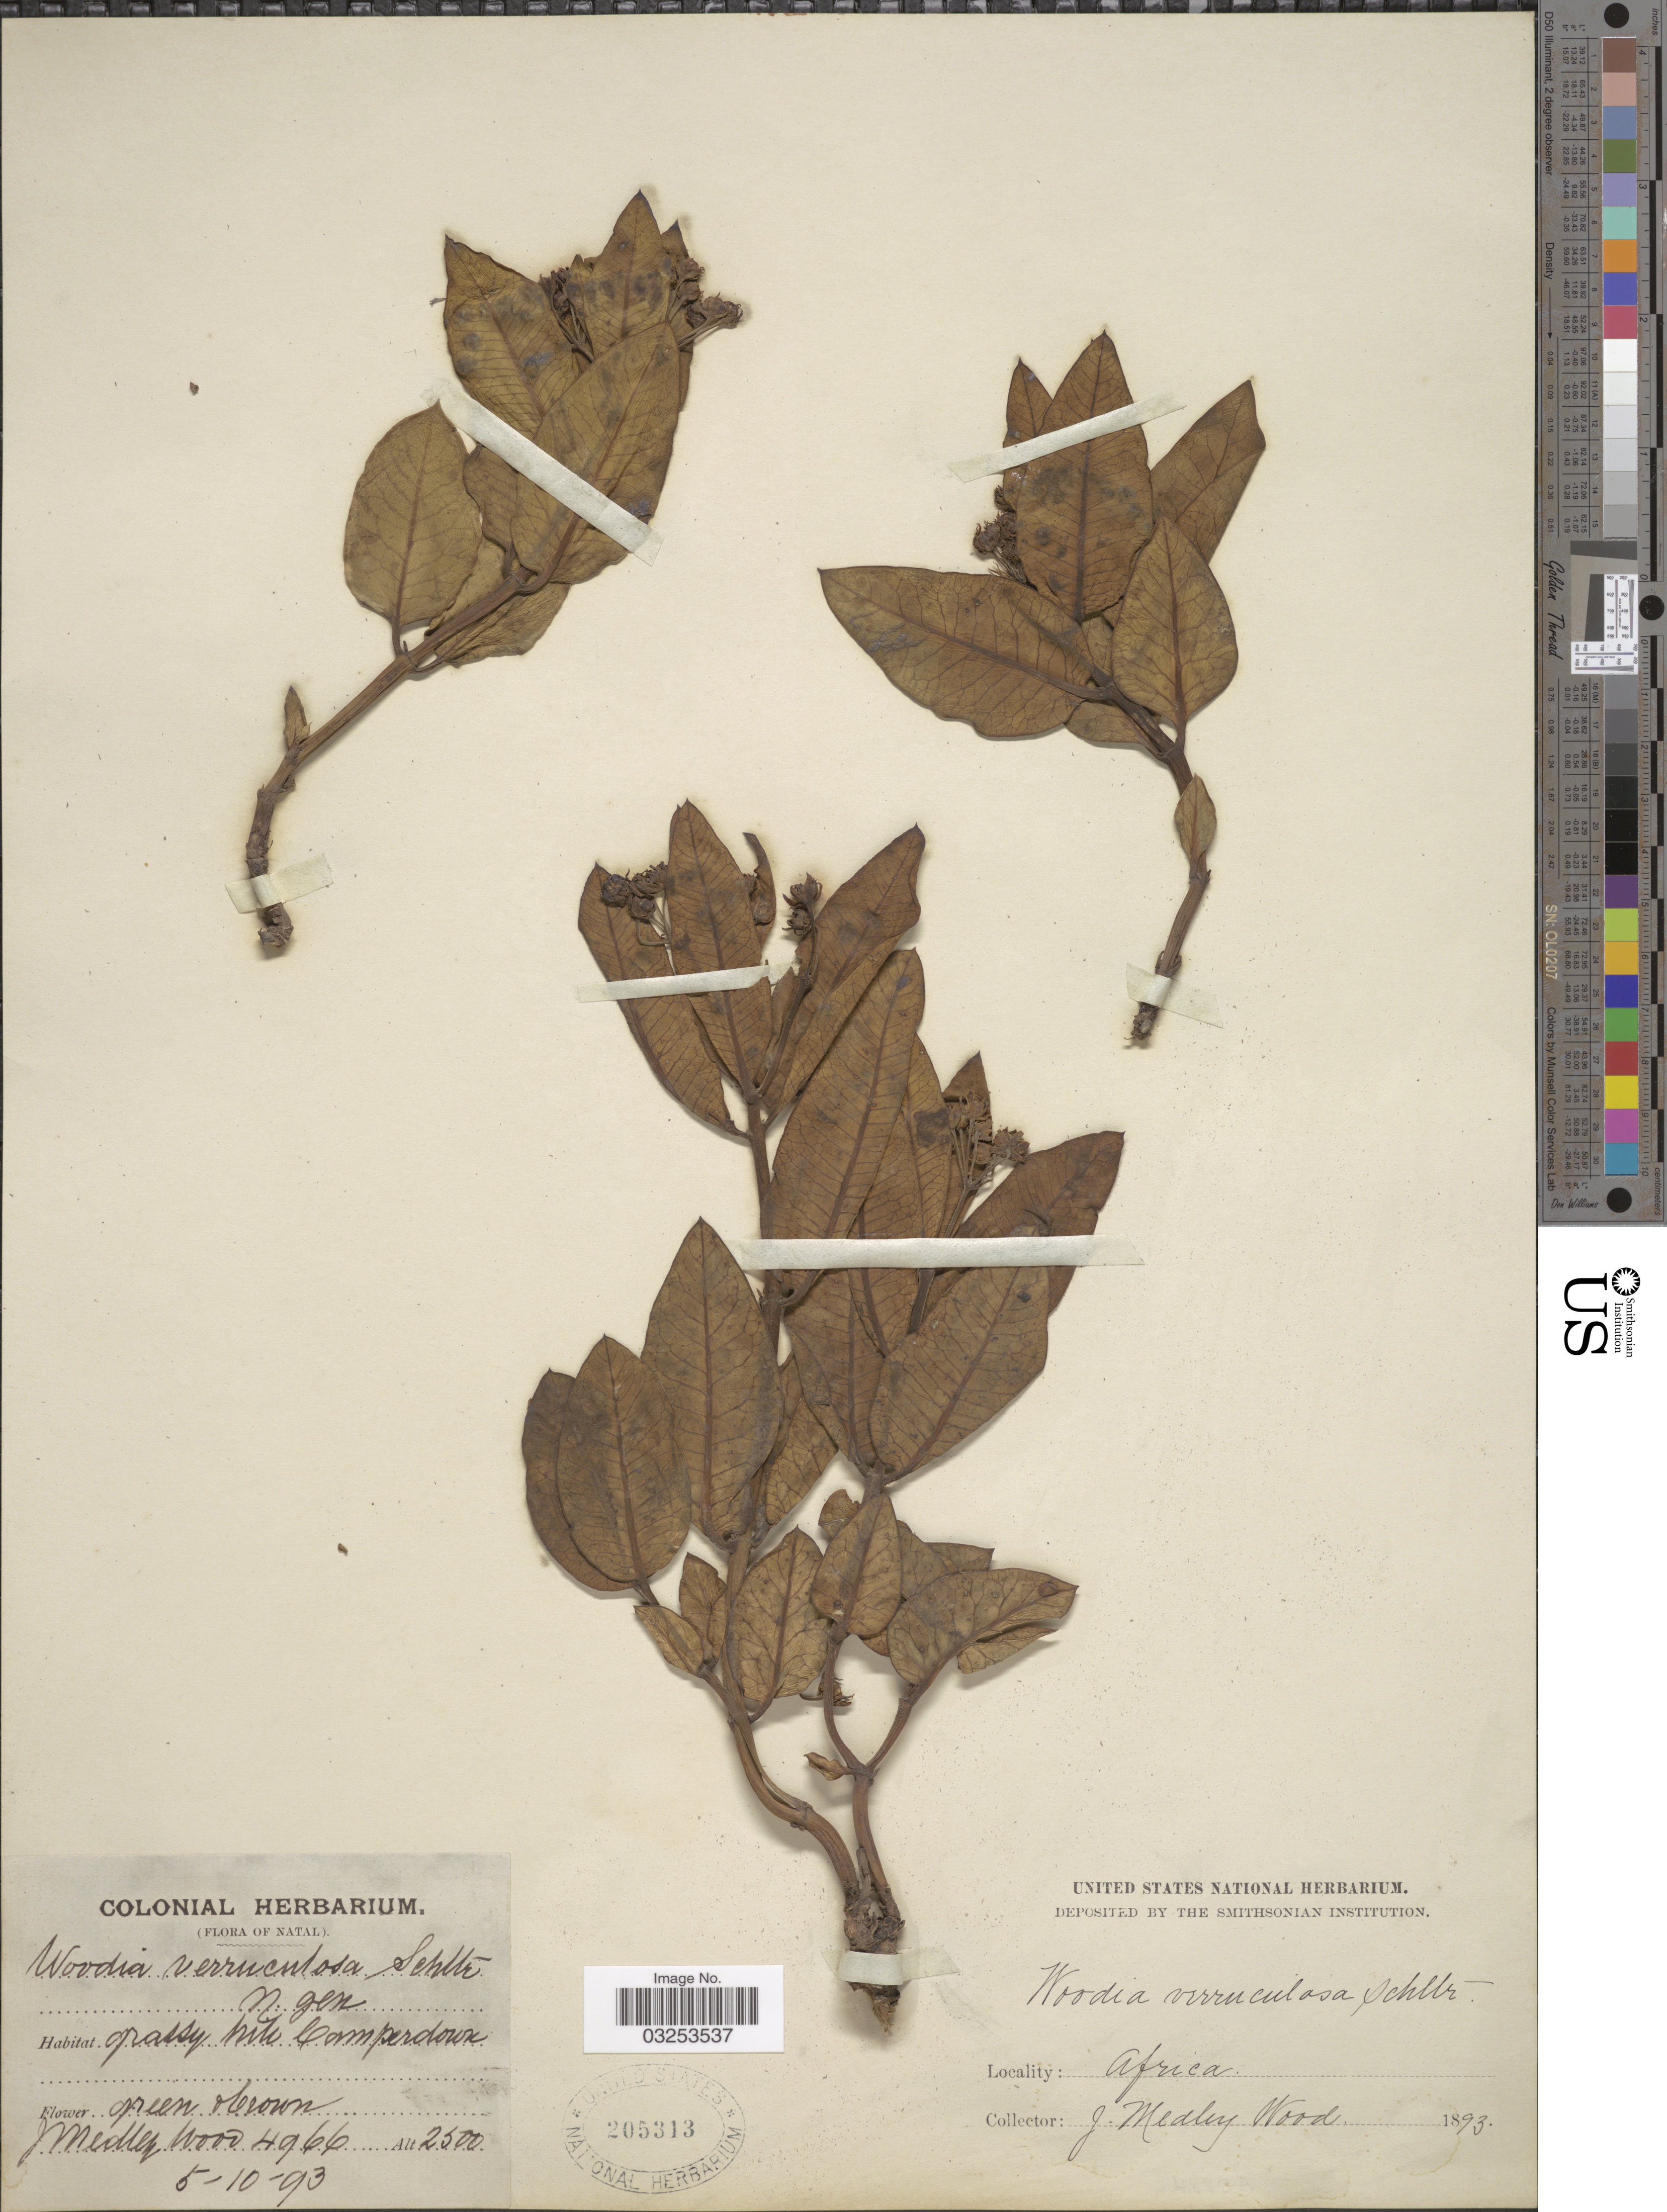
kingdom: Plantae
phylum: Tracheophyta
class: Magnoliopsida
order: Gentianales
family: Apocynaceae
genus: Woodia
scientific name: Woodia verruculosa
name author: Schltr.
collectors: J. Medley Wood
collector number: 4966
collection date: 1893-10-05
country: South Africa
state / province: KwaZulu-Natal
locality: Natal, grassy hill Camperdown.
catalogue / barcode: US 205313